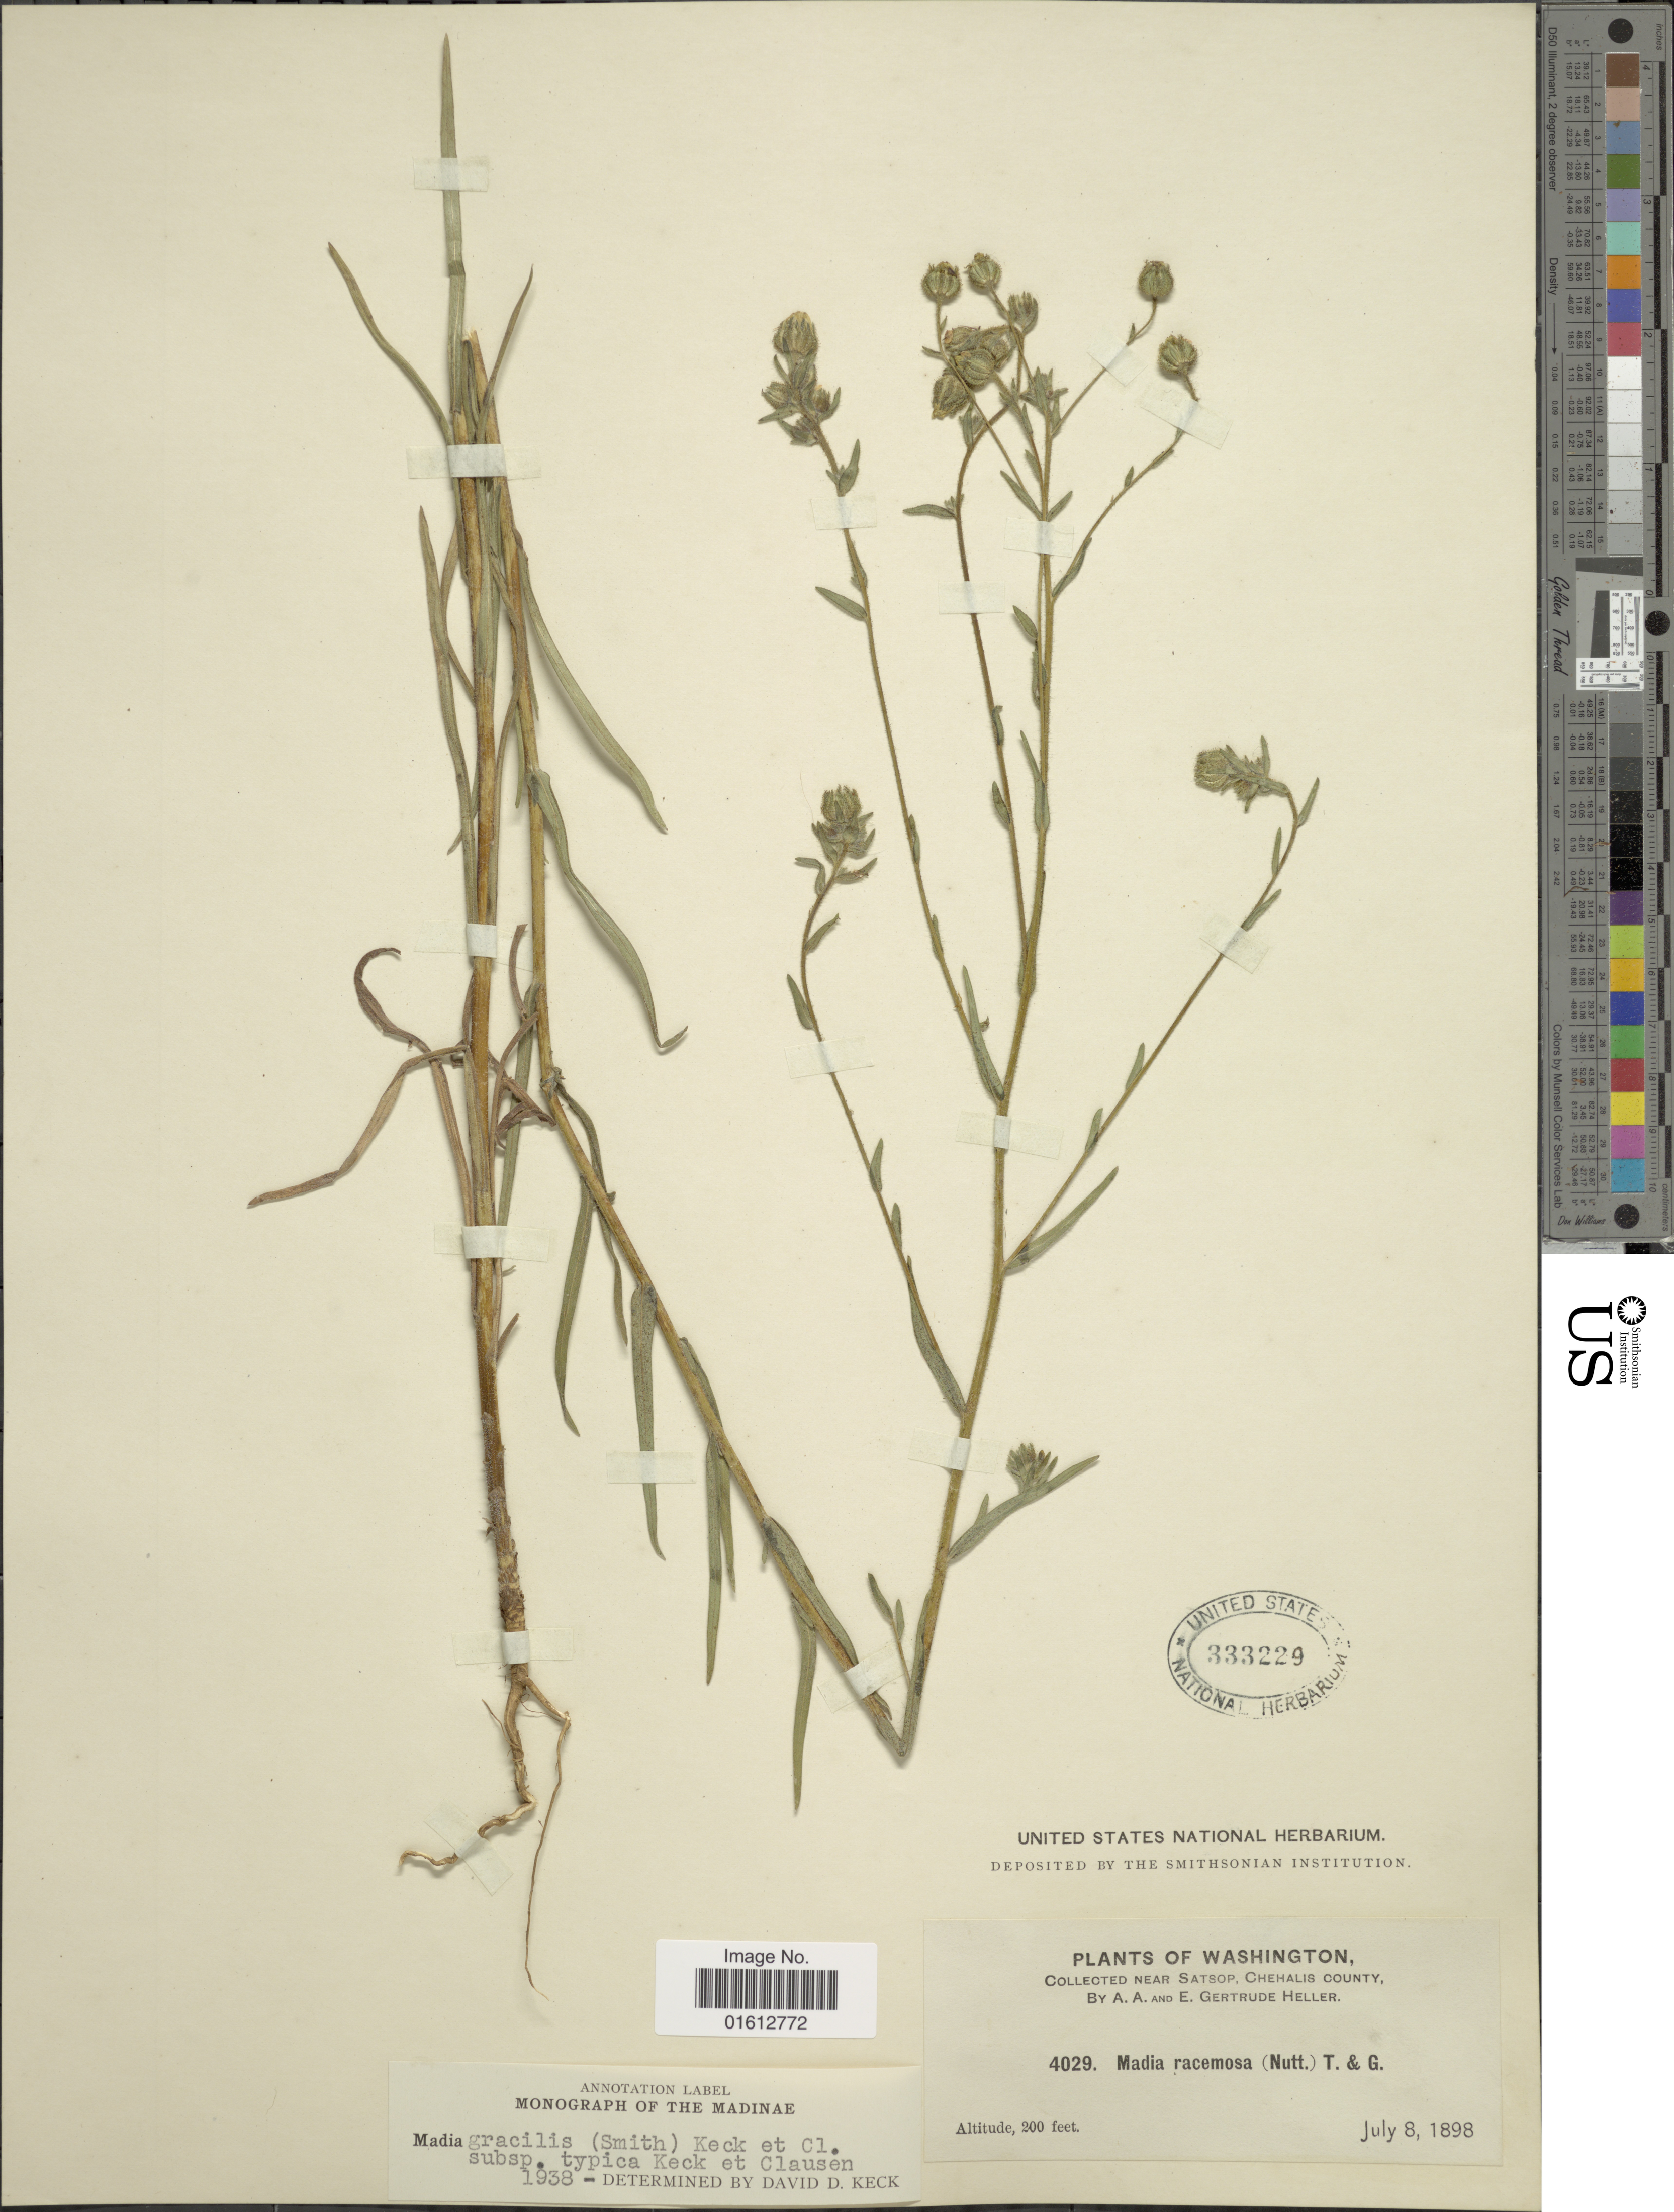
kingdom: Plantae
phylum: Tracheophyta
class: Magnoliopsida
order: Asterales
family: Asteraceae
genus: Madia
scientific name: Madia gracilis subsp. gracilis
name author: (Sm.) D.D. Keck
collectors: A. A. Heller & E. G. Heller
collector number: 4029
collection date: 1898-07-08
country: United States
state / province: Washington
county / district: Grays Harbor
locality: near Satsop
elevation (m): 61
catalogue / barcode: US 333229